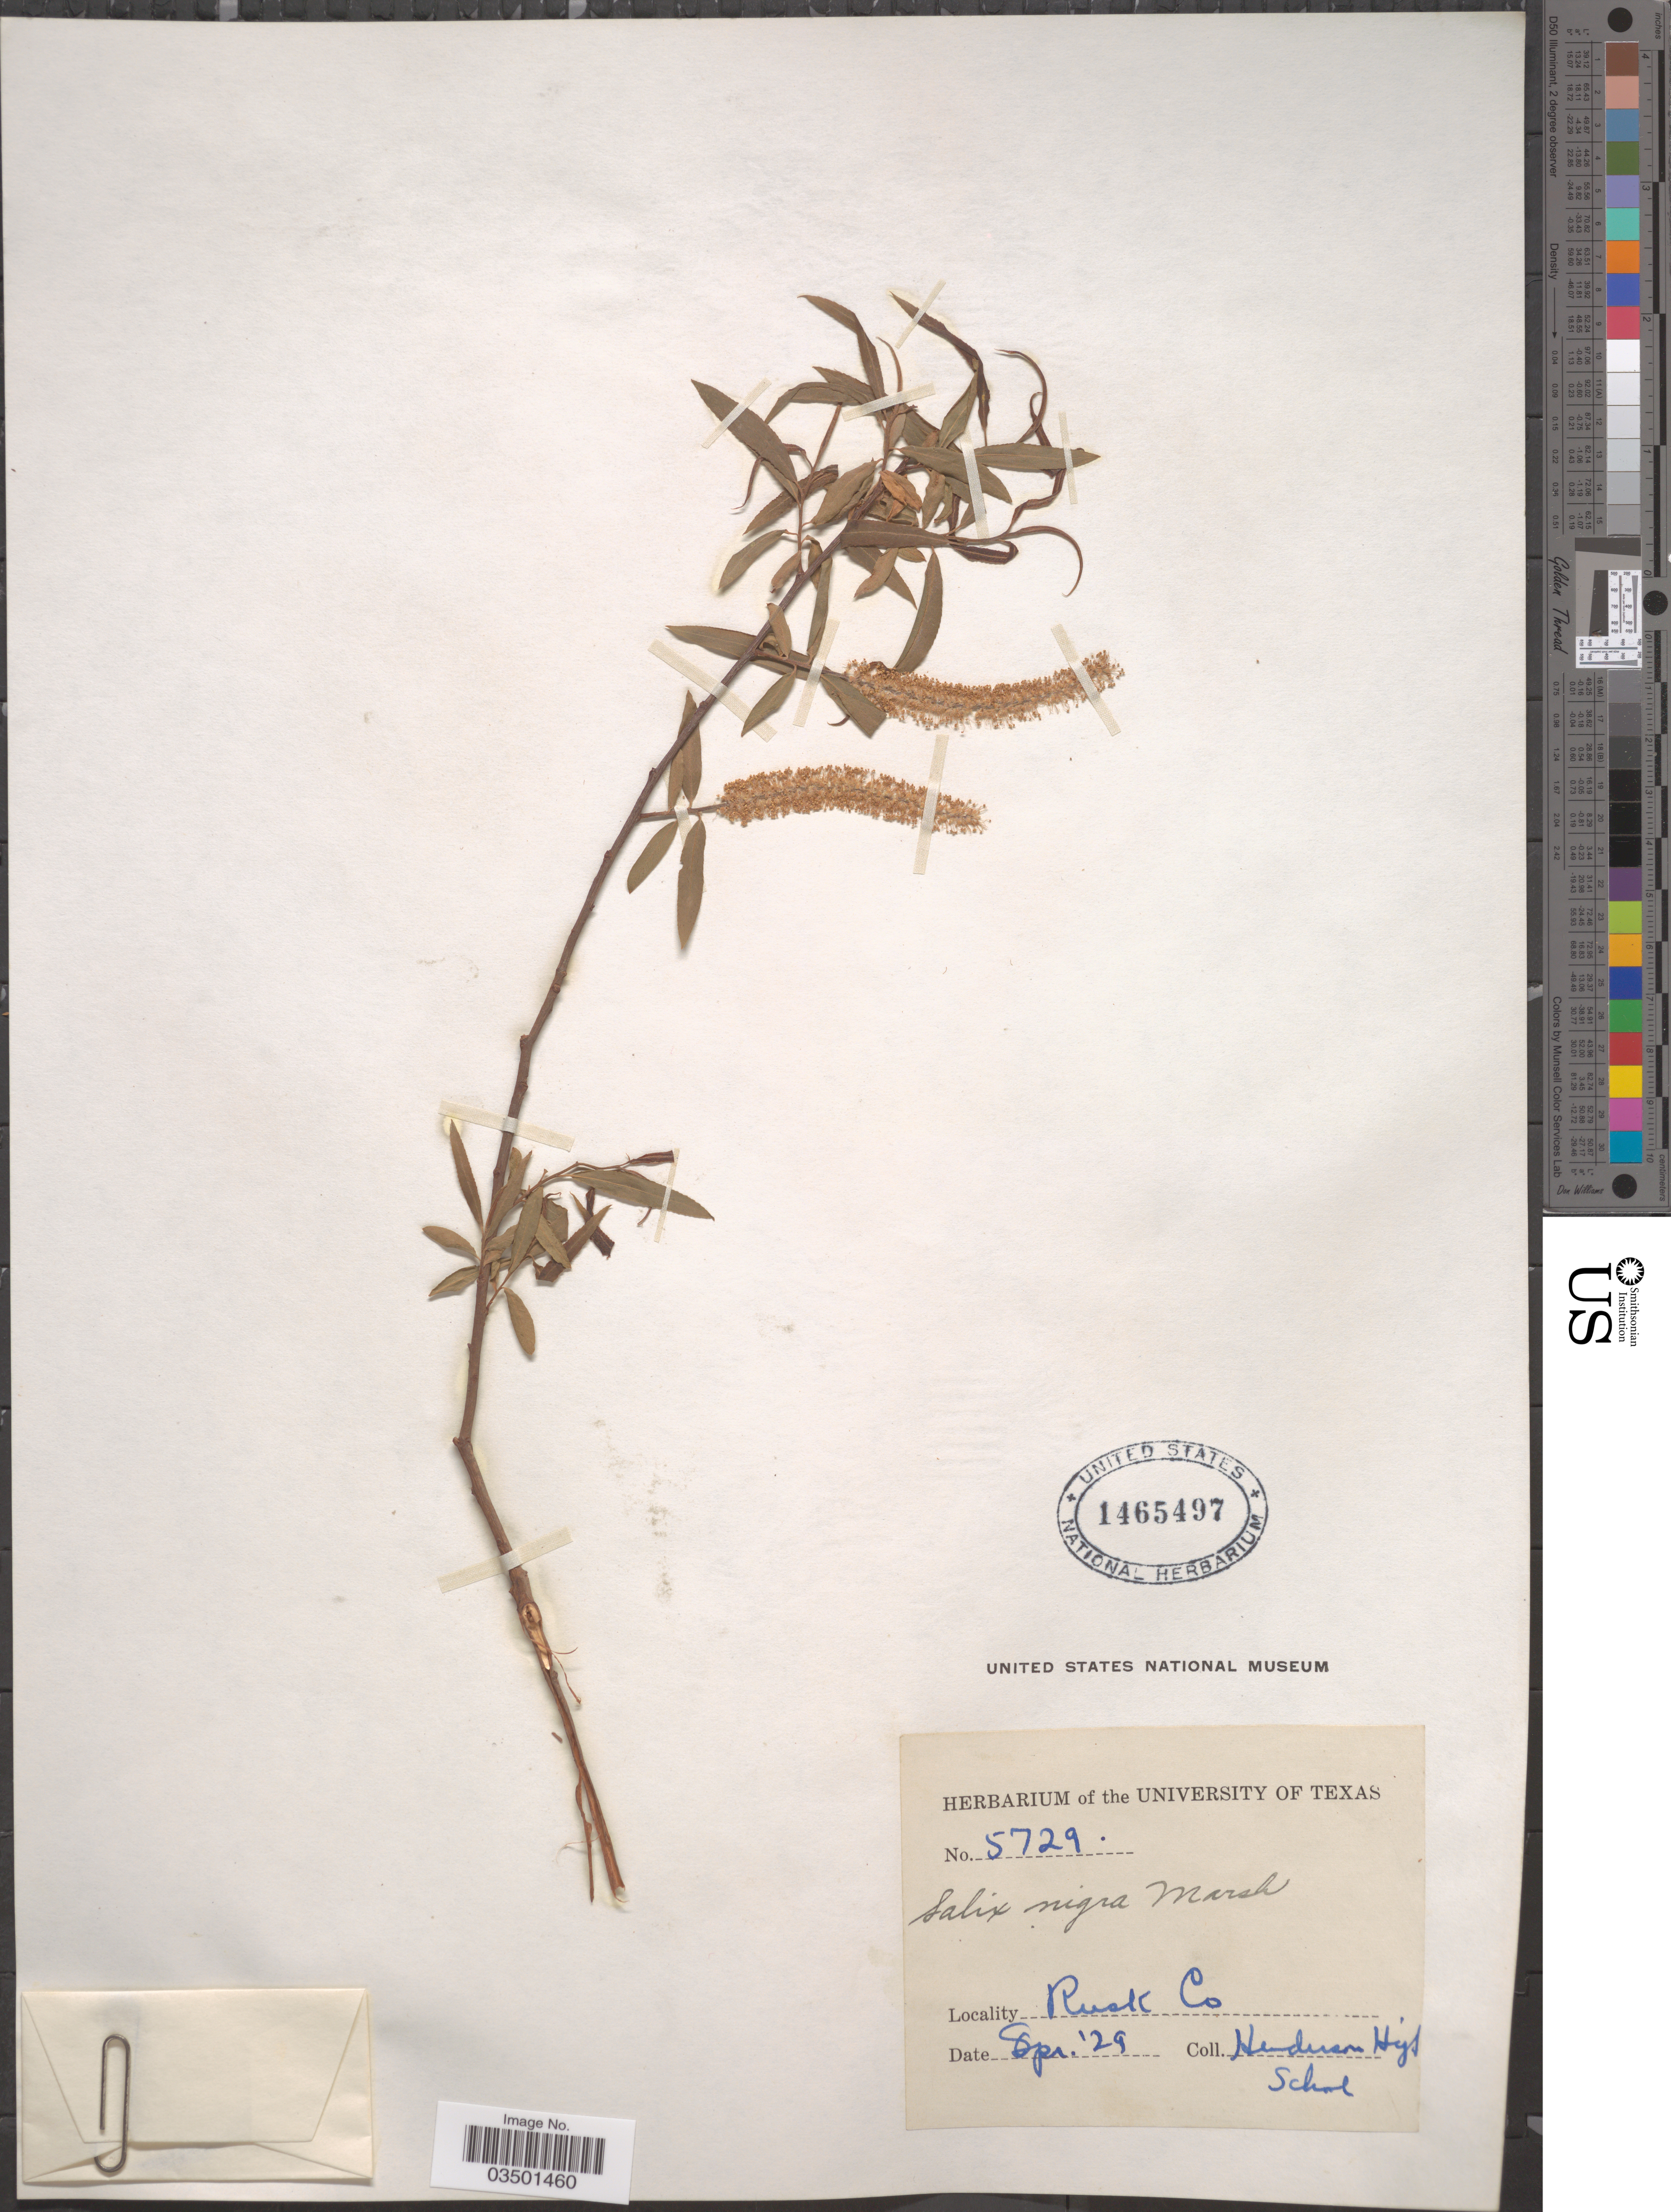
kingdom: Plantae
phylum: Tracheophyta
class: Magnoliopsida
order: Malpighiales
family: Salicaceae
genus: Salix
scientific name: Salix nigra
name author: Marshall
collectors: Henderson High School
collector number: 5729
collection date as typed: Transcribed d/m/y: /9/29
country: United States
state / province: Texas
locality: Rusk Co.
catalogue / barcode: US 1465497